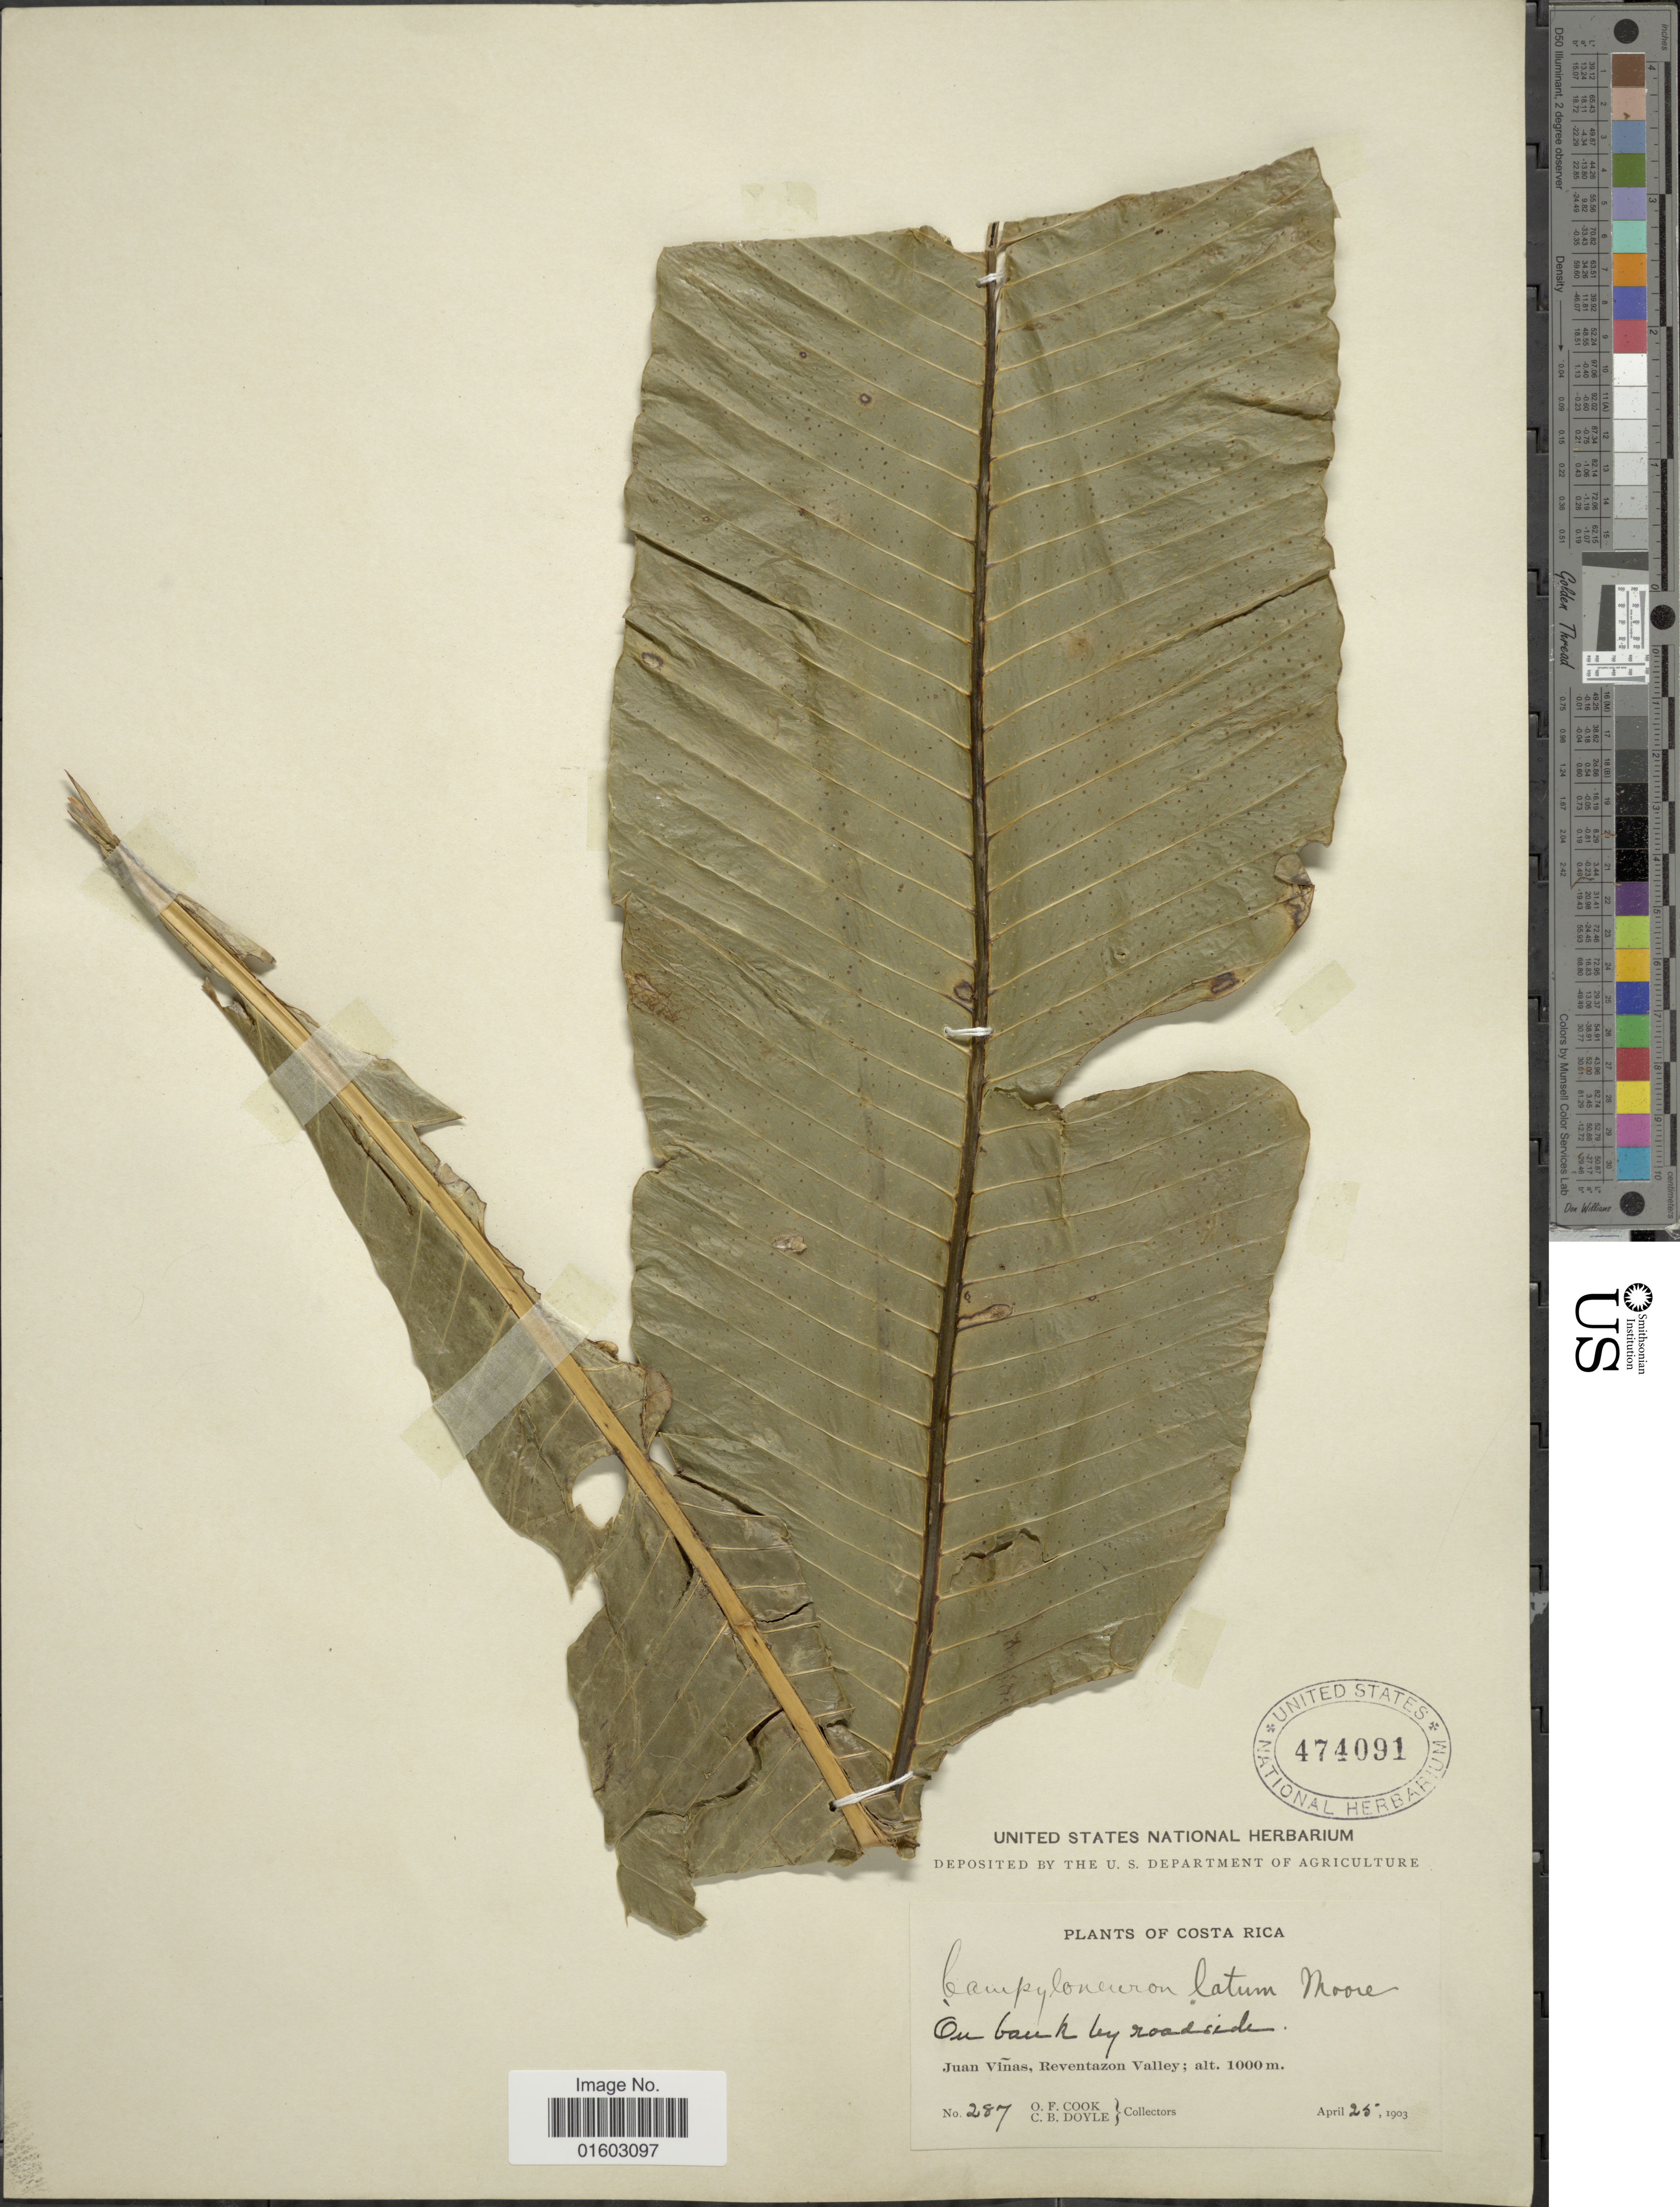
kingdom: Plantae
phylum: Tracheophyta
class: Polypodiopsida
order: Polypodiales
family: Polypodiaceae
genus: Campyloneurum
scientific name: Campyloneurum latum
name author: T. Moore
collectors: O. F. Cook & C. Doyle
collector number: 287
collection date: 1903-04-25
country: Costa Rica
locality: Juan VInas, Reventazon Valley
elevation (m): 1000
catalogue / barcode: US 474091